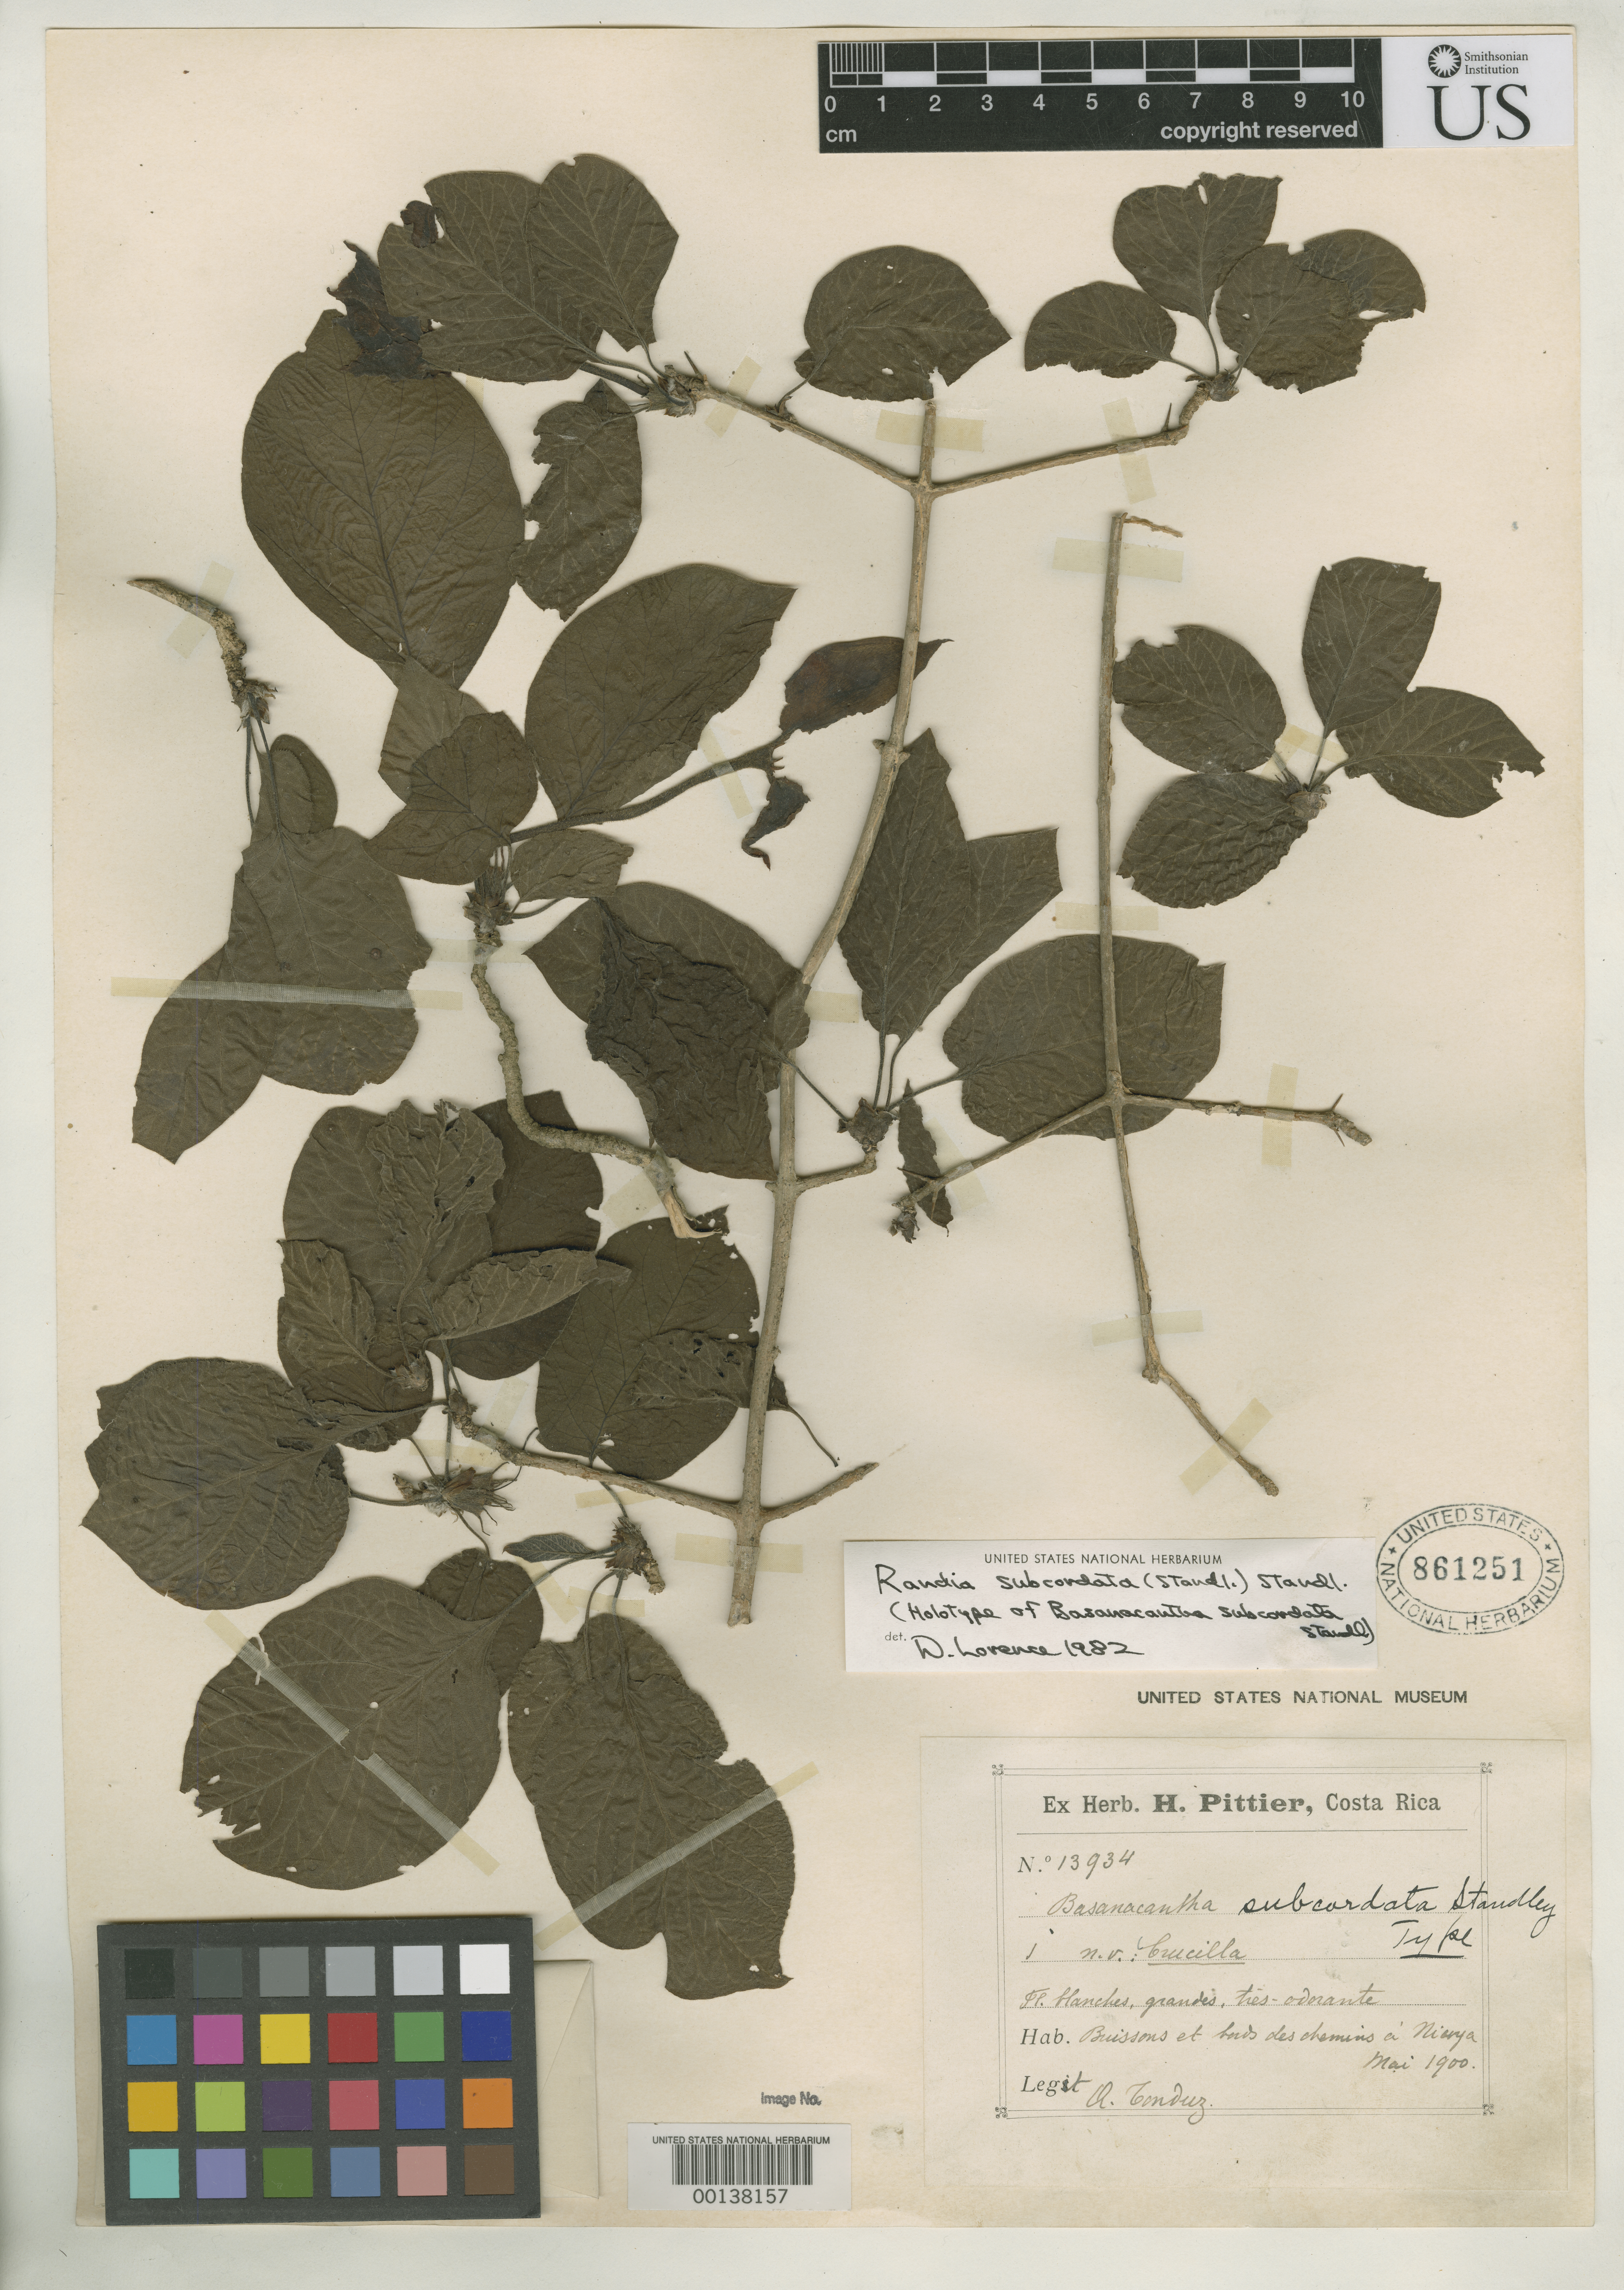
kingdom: Plantae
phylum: Tracheophyta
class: Magnoliopsida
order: Gentianales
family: Rubiaceae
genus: Basanacantha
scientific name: Basanacantha subcordata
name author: Standl.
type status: Holotype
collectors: A. Tonduz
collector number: Inst. Costa Rica 13934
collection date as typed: May 1900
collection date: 1900-05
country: Costa Rica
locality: Nicoya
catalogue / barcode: US 861251